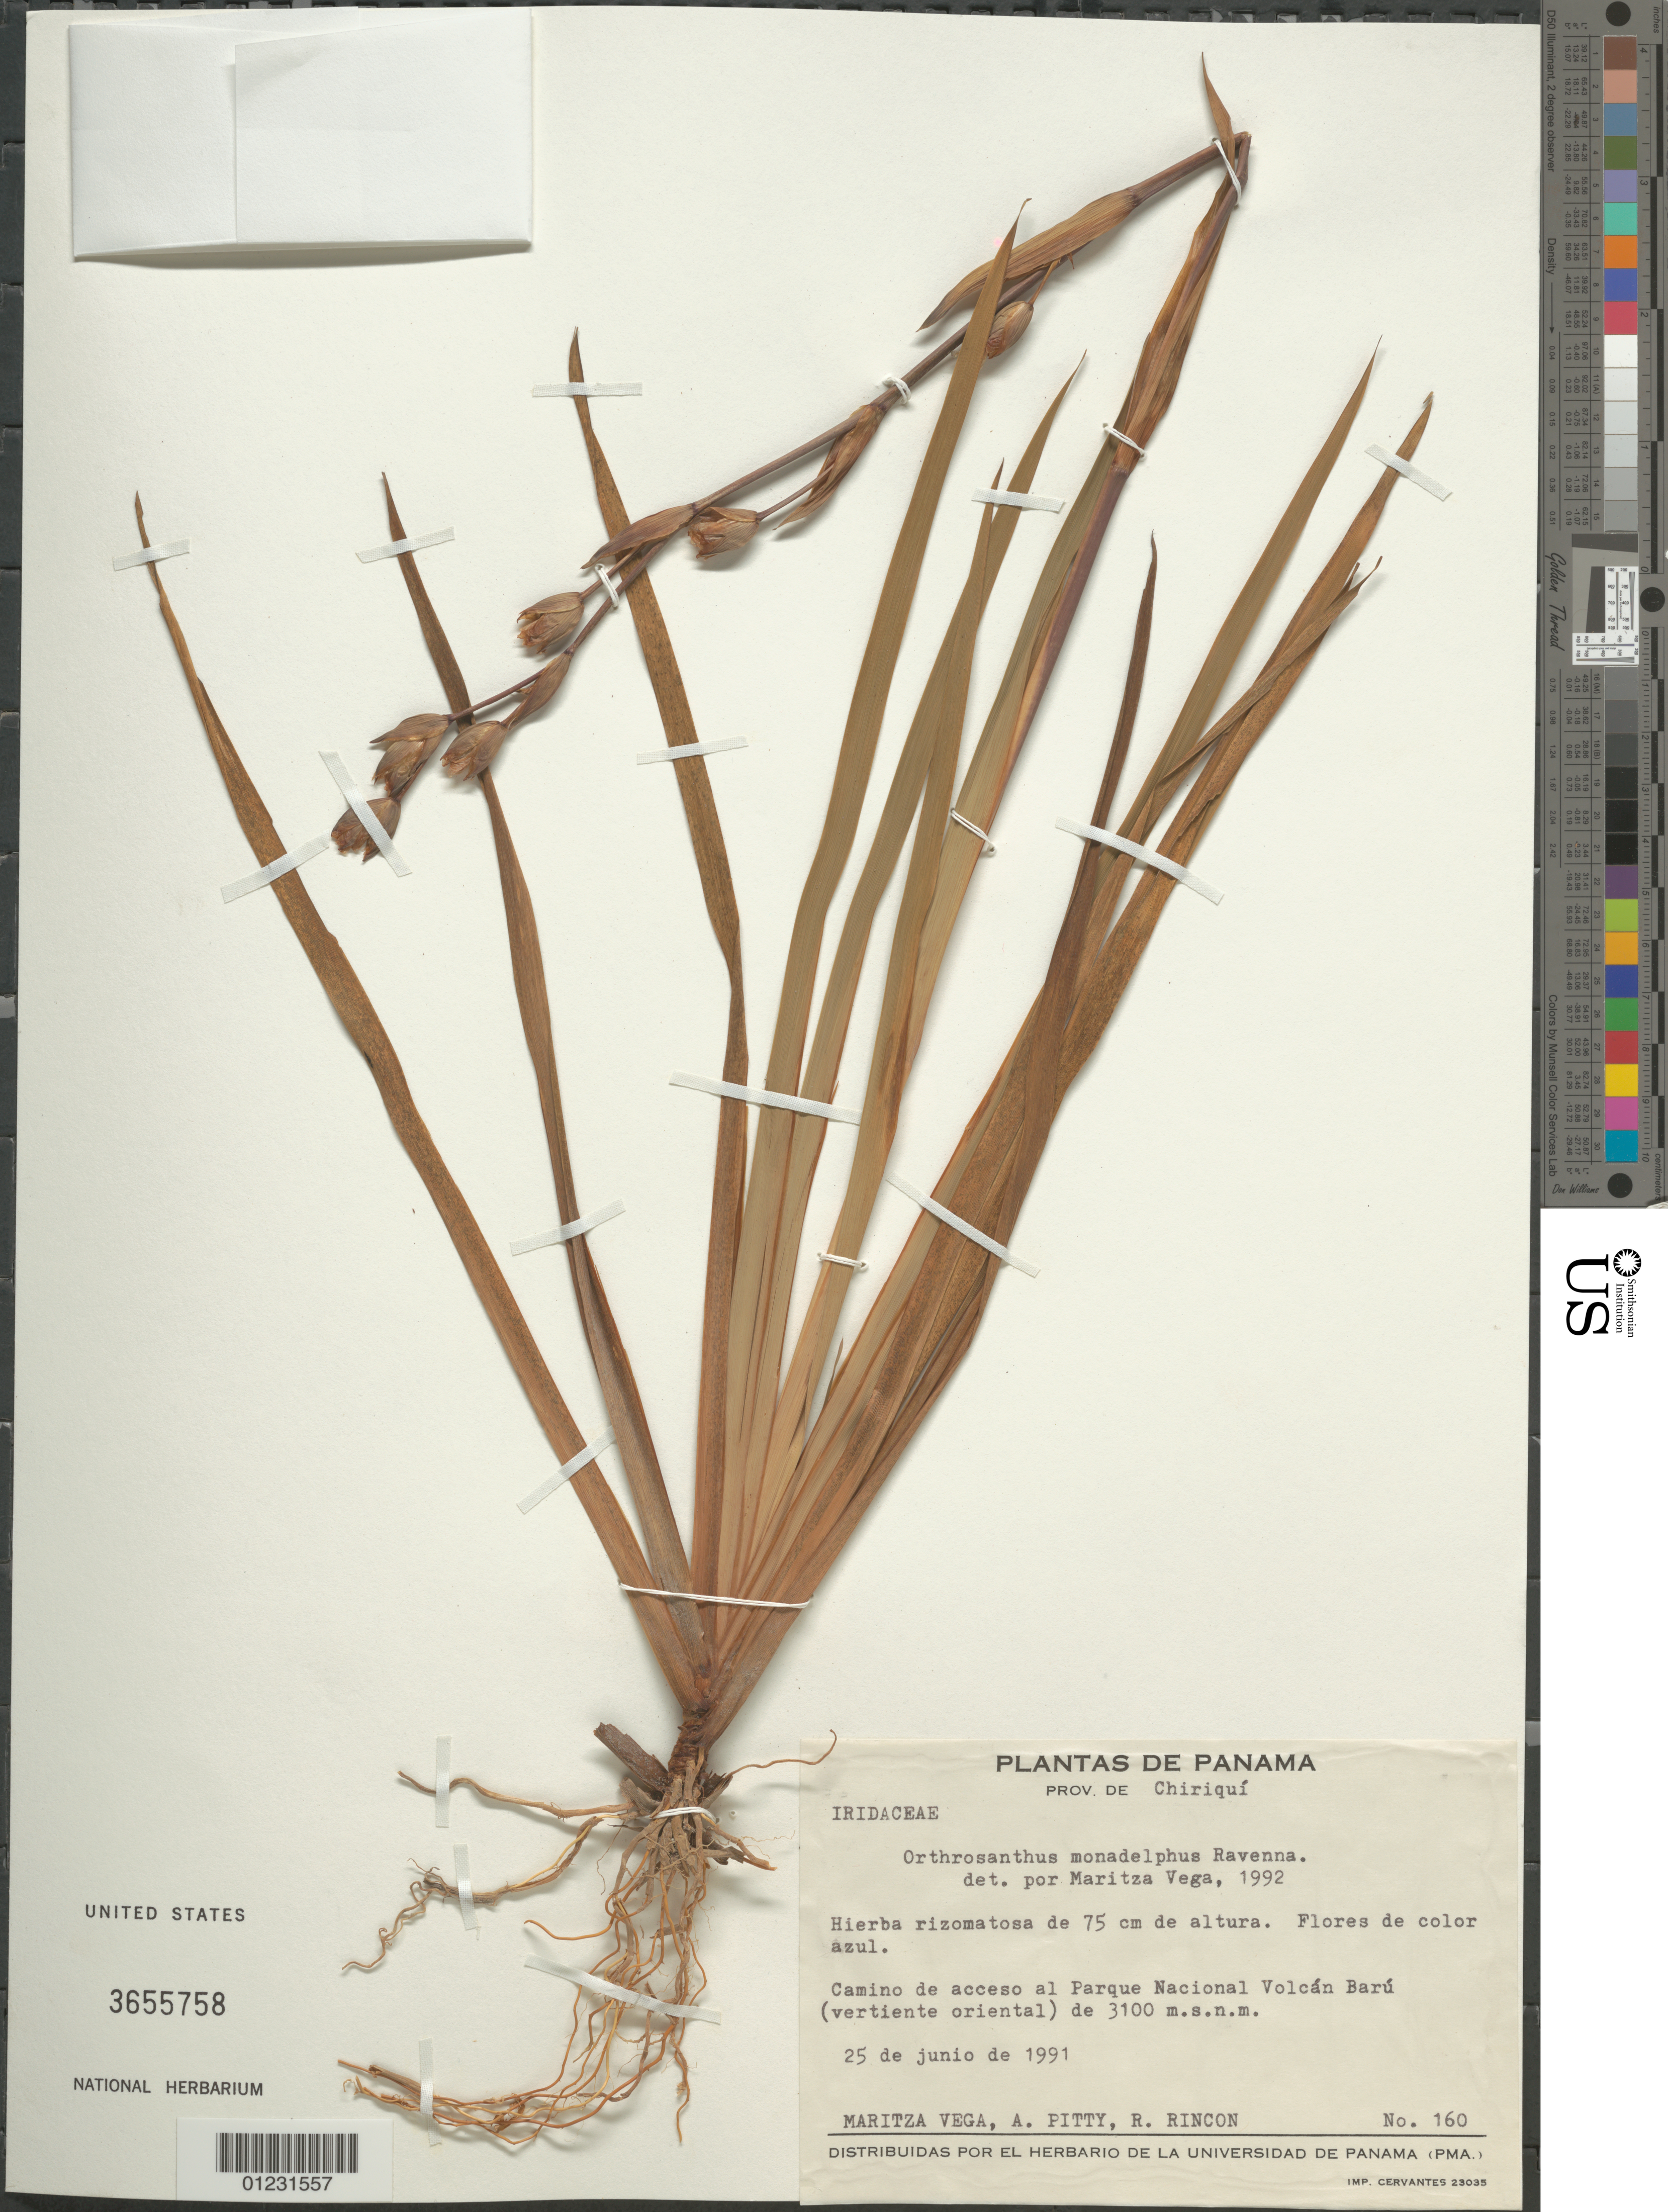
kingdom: Plantae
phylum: Tracheophyta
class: Liliopsida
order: Asparagales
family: Iridaceae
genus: Orthrosanthus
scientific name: Orthrosanthus monadelphus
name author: Ravenna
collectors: M. Vega, -- Pitty & R. Rincon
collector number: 160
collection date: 1991-06-25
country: Panama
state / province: Chiriquí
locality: Parque Nacional Volcan Baru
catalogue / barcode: US 3655758